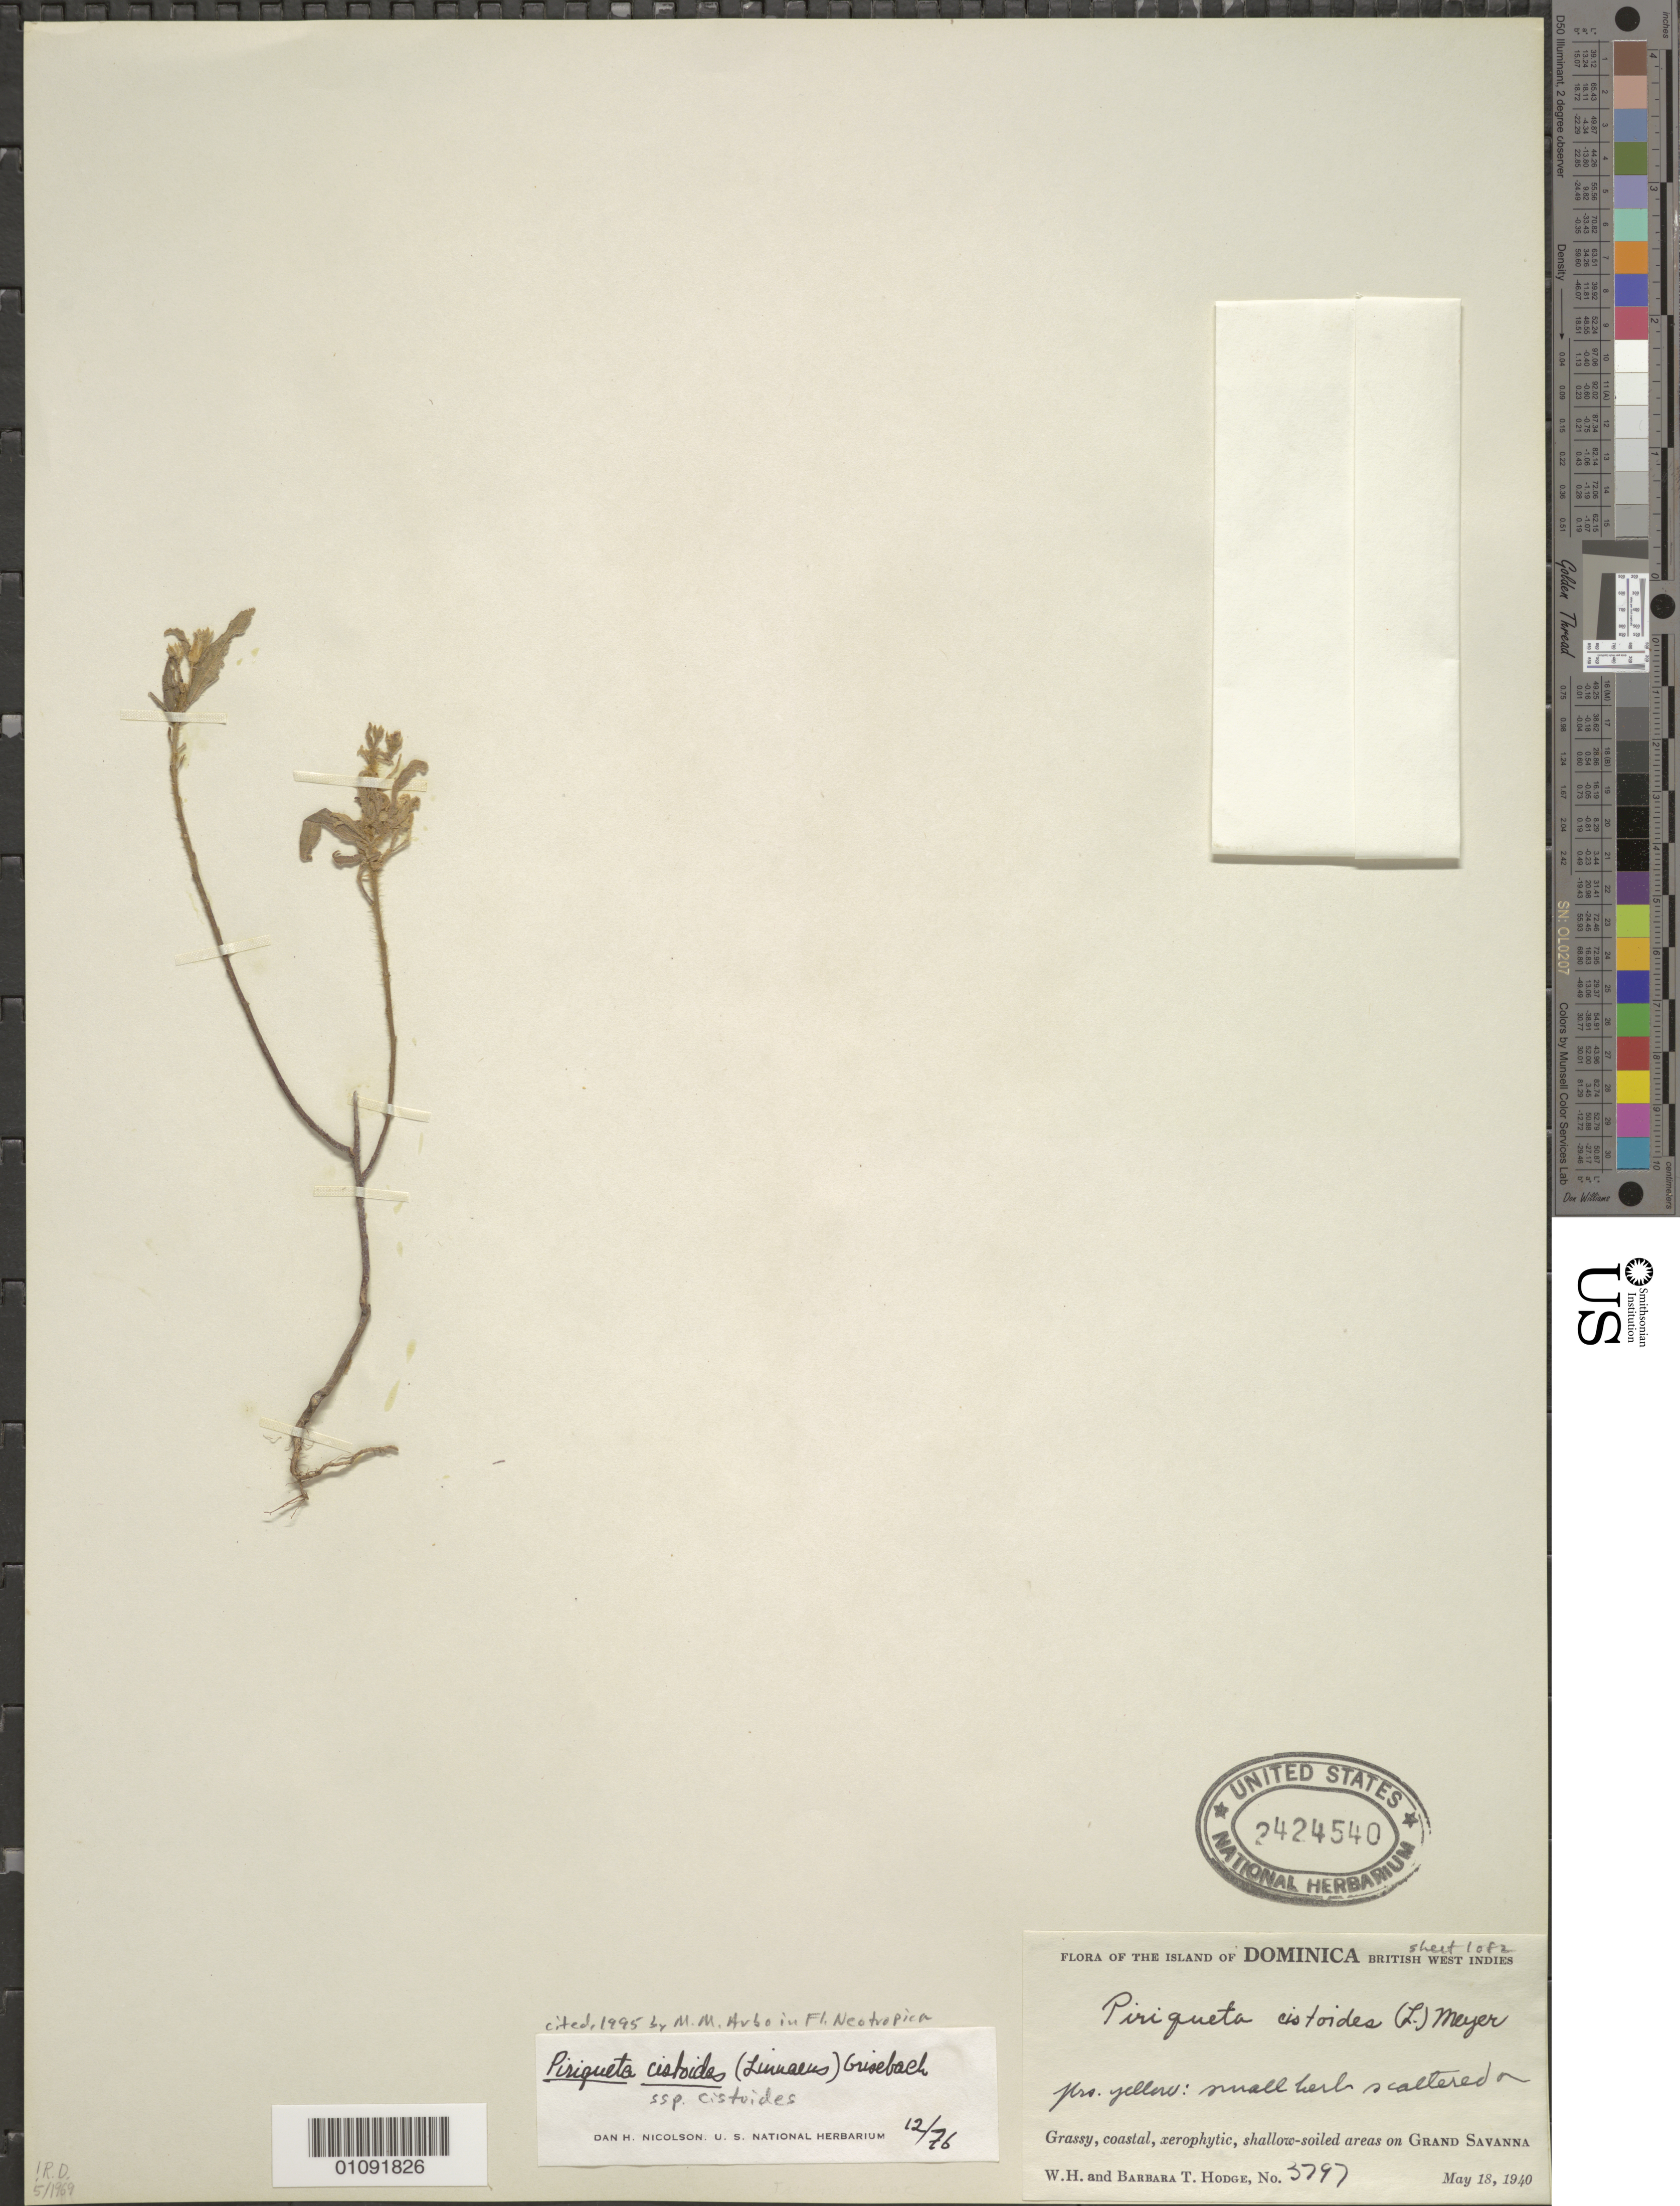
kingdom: Plantae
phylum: Tracheophyta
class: Magnoliopsida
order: Malpighiales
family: Turneraceae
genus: Piriqueta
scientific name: Piriqueta cistoides subsp. cistoides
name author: (L.) Griseb.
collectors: W. Hodge & B. Hodge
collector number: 3797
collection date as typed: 18 May 1940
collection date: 1940-05-18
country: Dominica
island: Dominica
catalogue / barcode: US 2424540